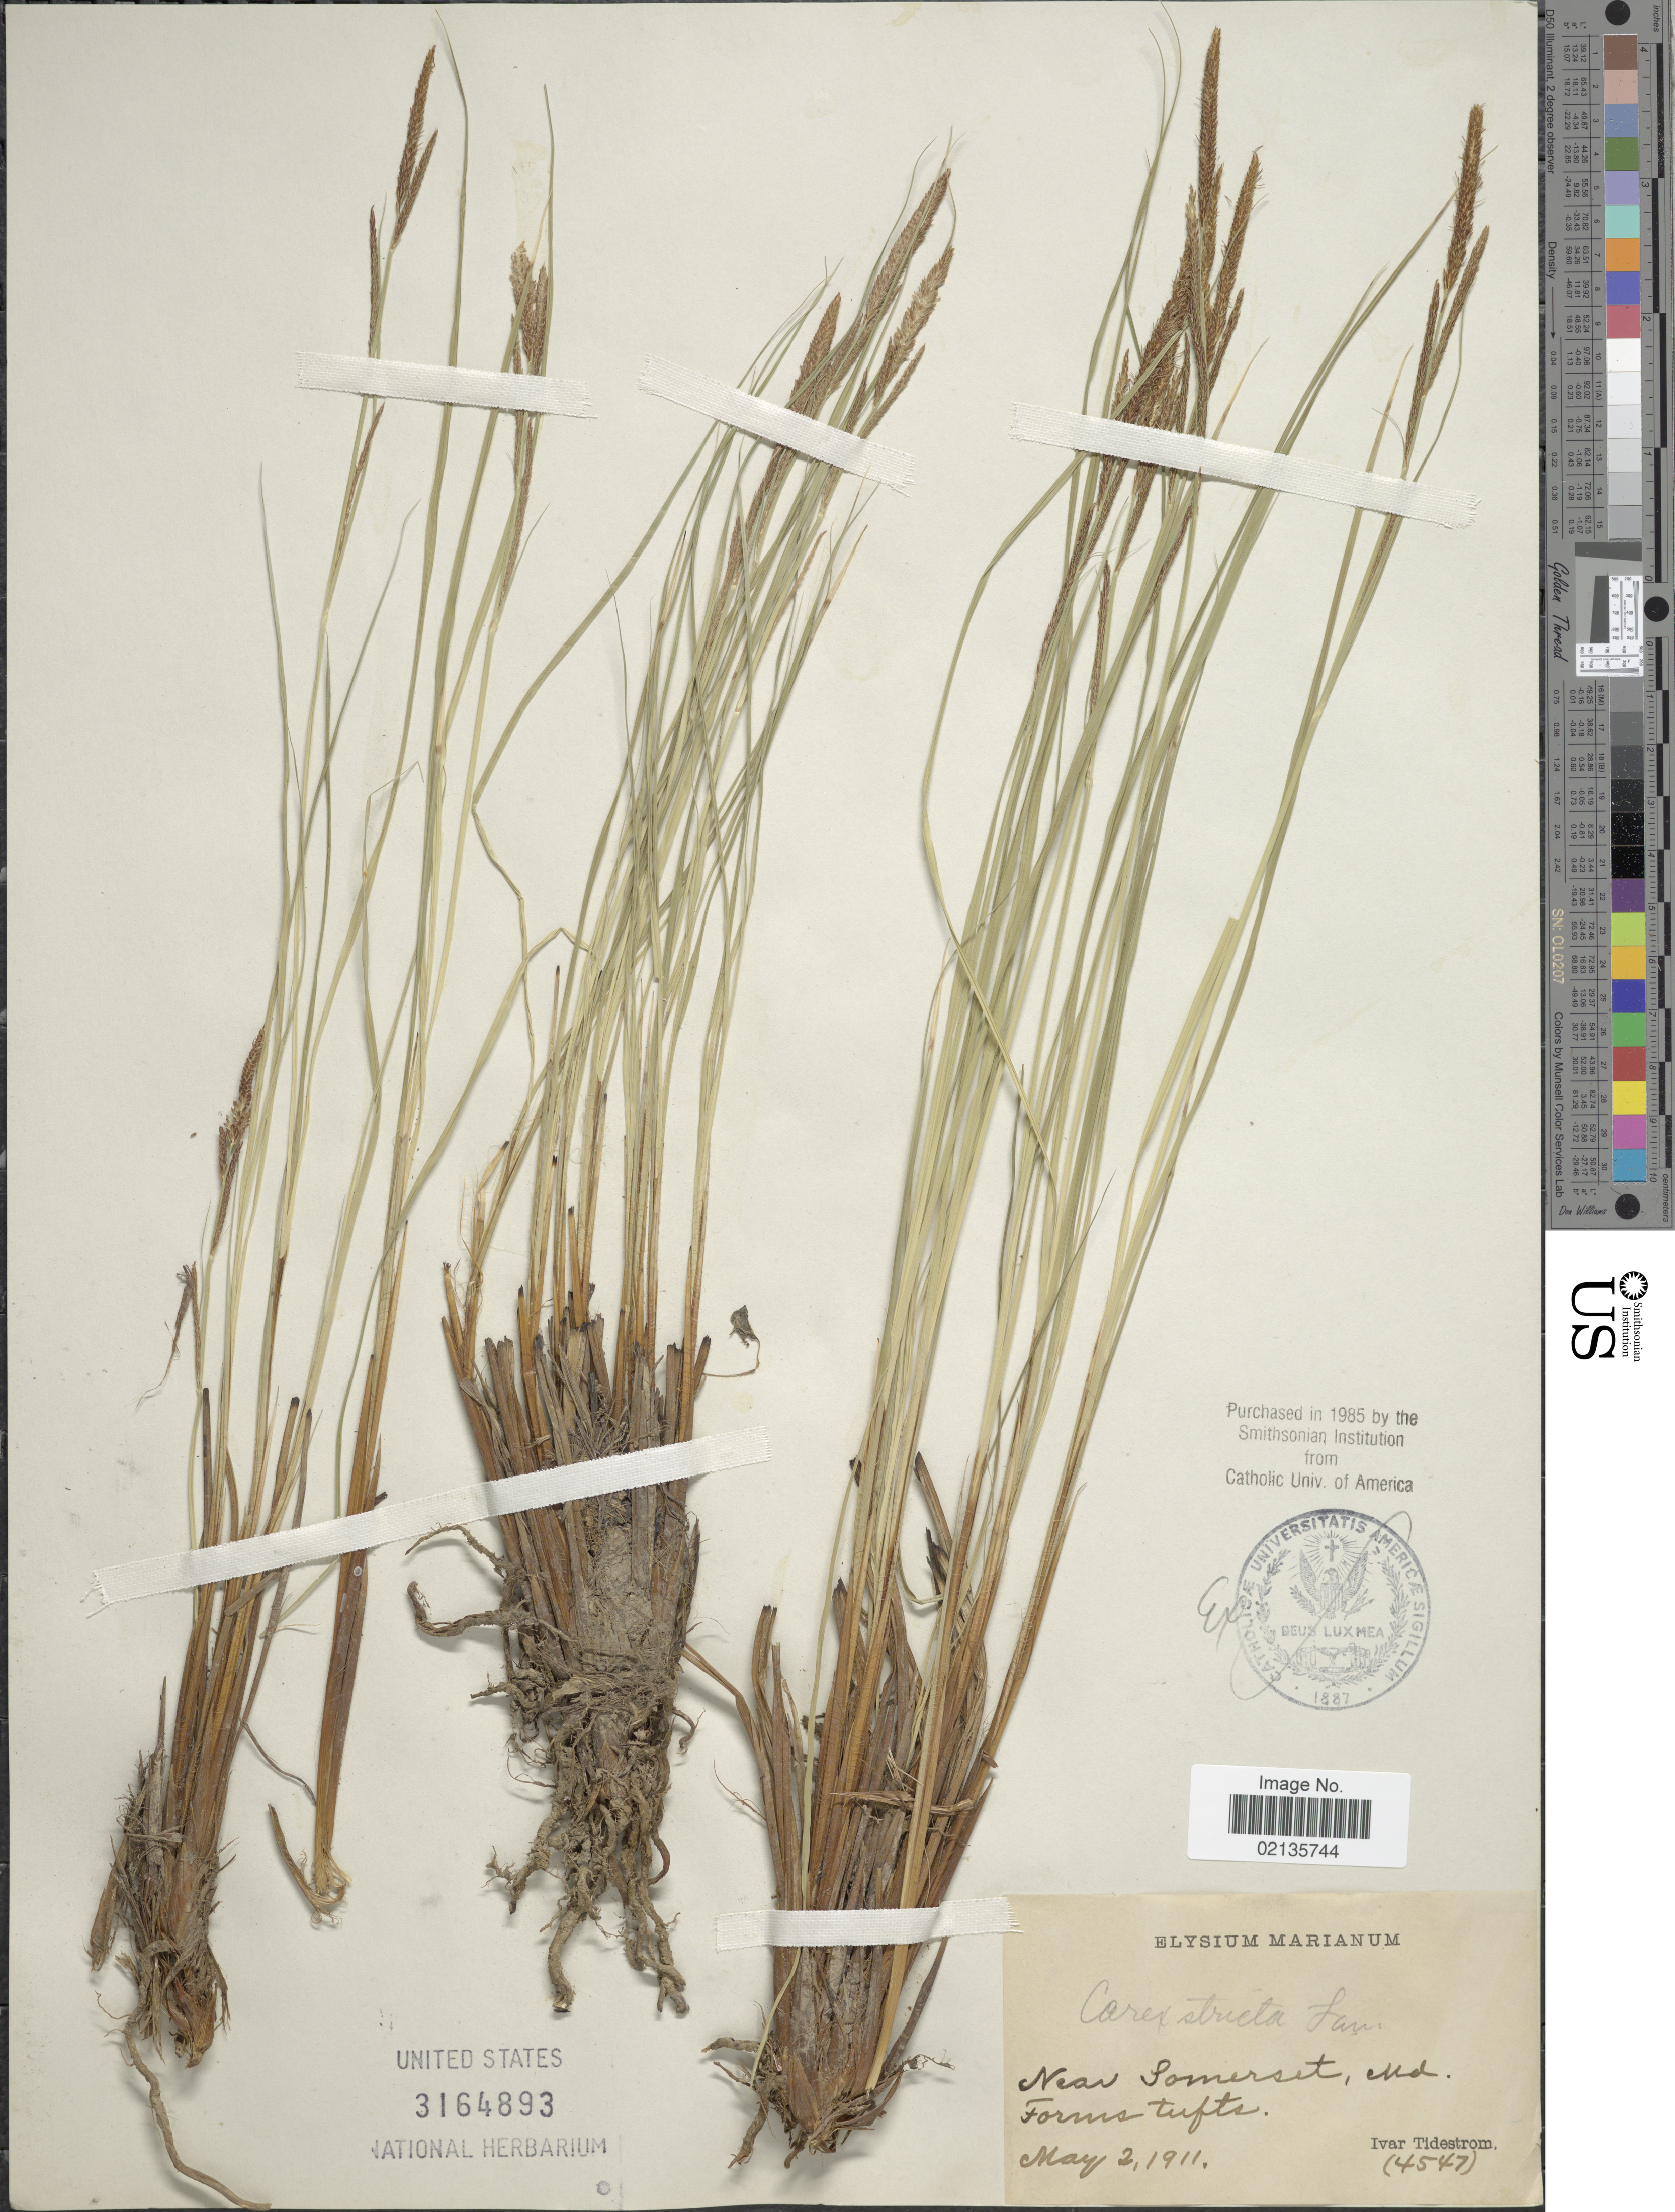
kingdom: Plantae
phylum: Tracheophyta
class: Liliopsida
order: Poales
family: Cyperaceae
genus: Carex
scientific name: Carex stricta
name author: Lam.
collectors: I. F. Tidestrom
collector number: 4547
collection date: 1911-05-02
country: United States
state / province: Maryland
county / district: Somerset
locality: Near Somerset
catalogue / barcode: US 3164893